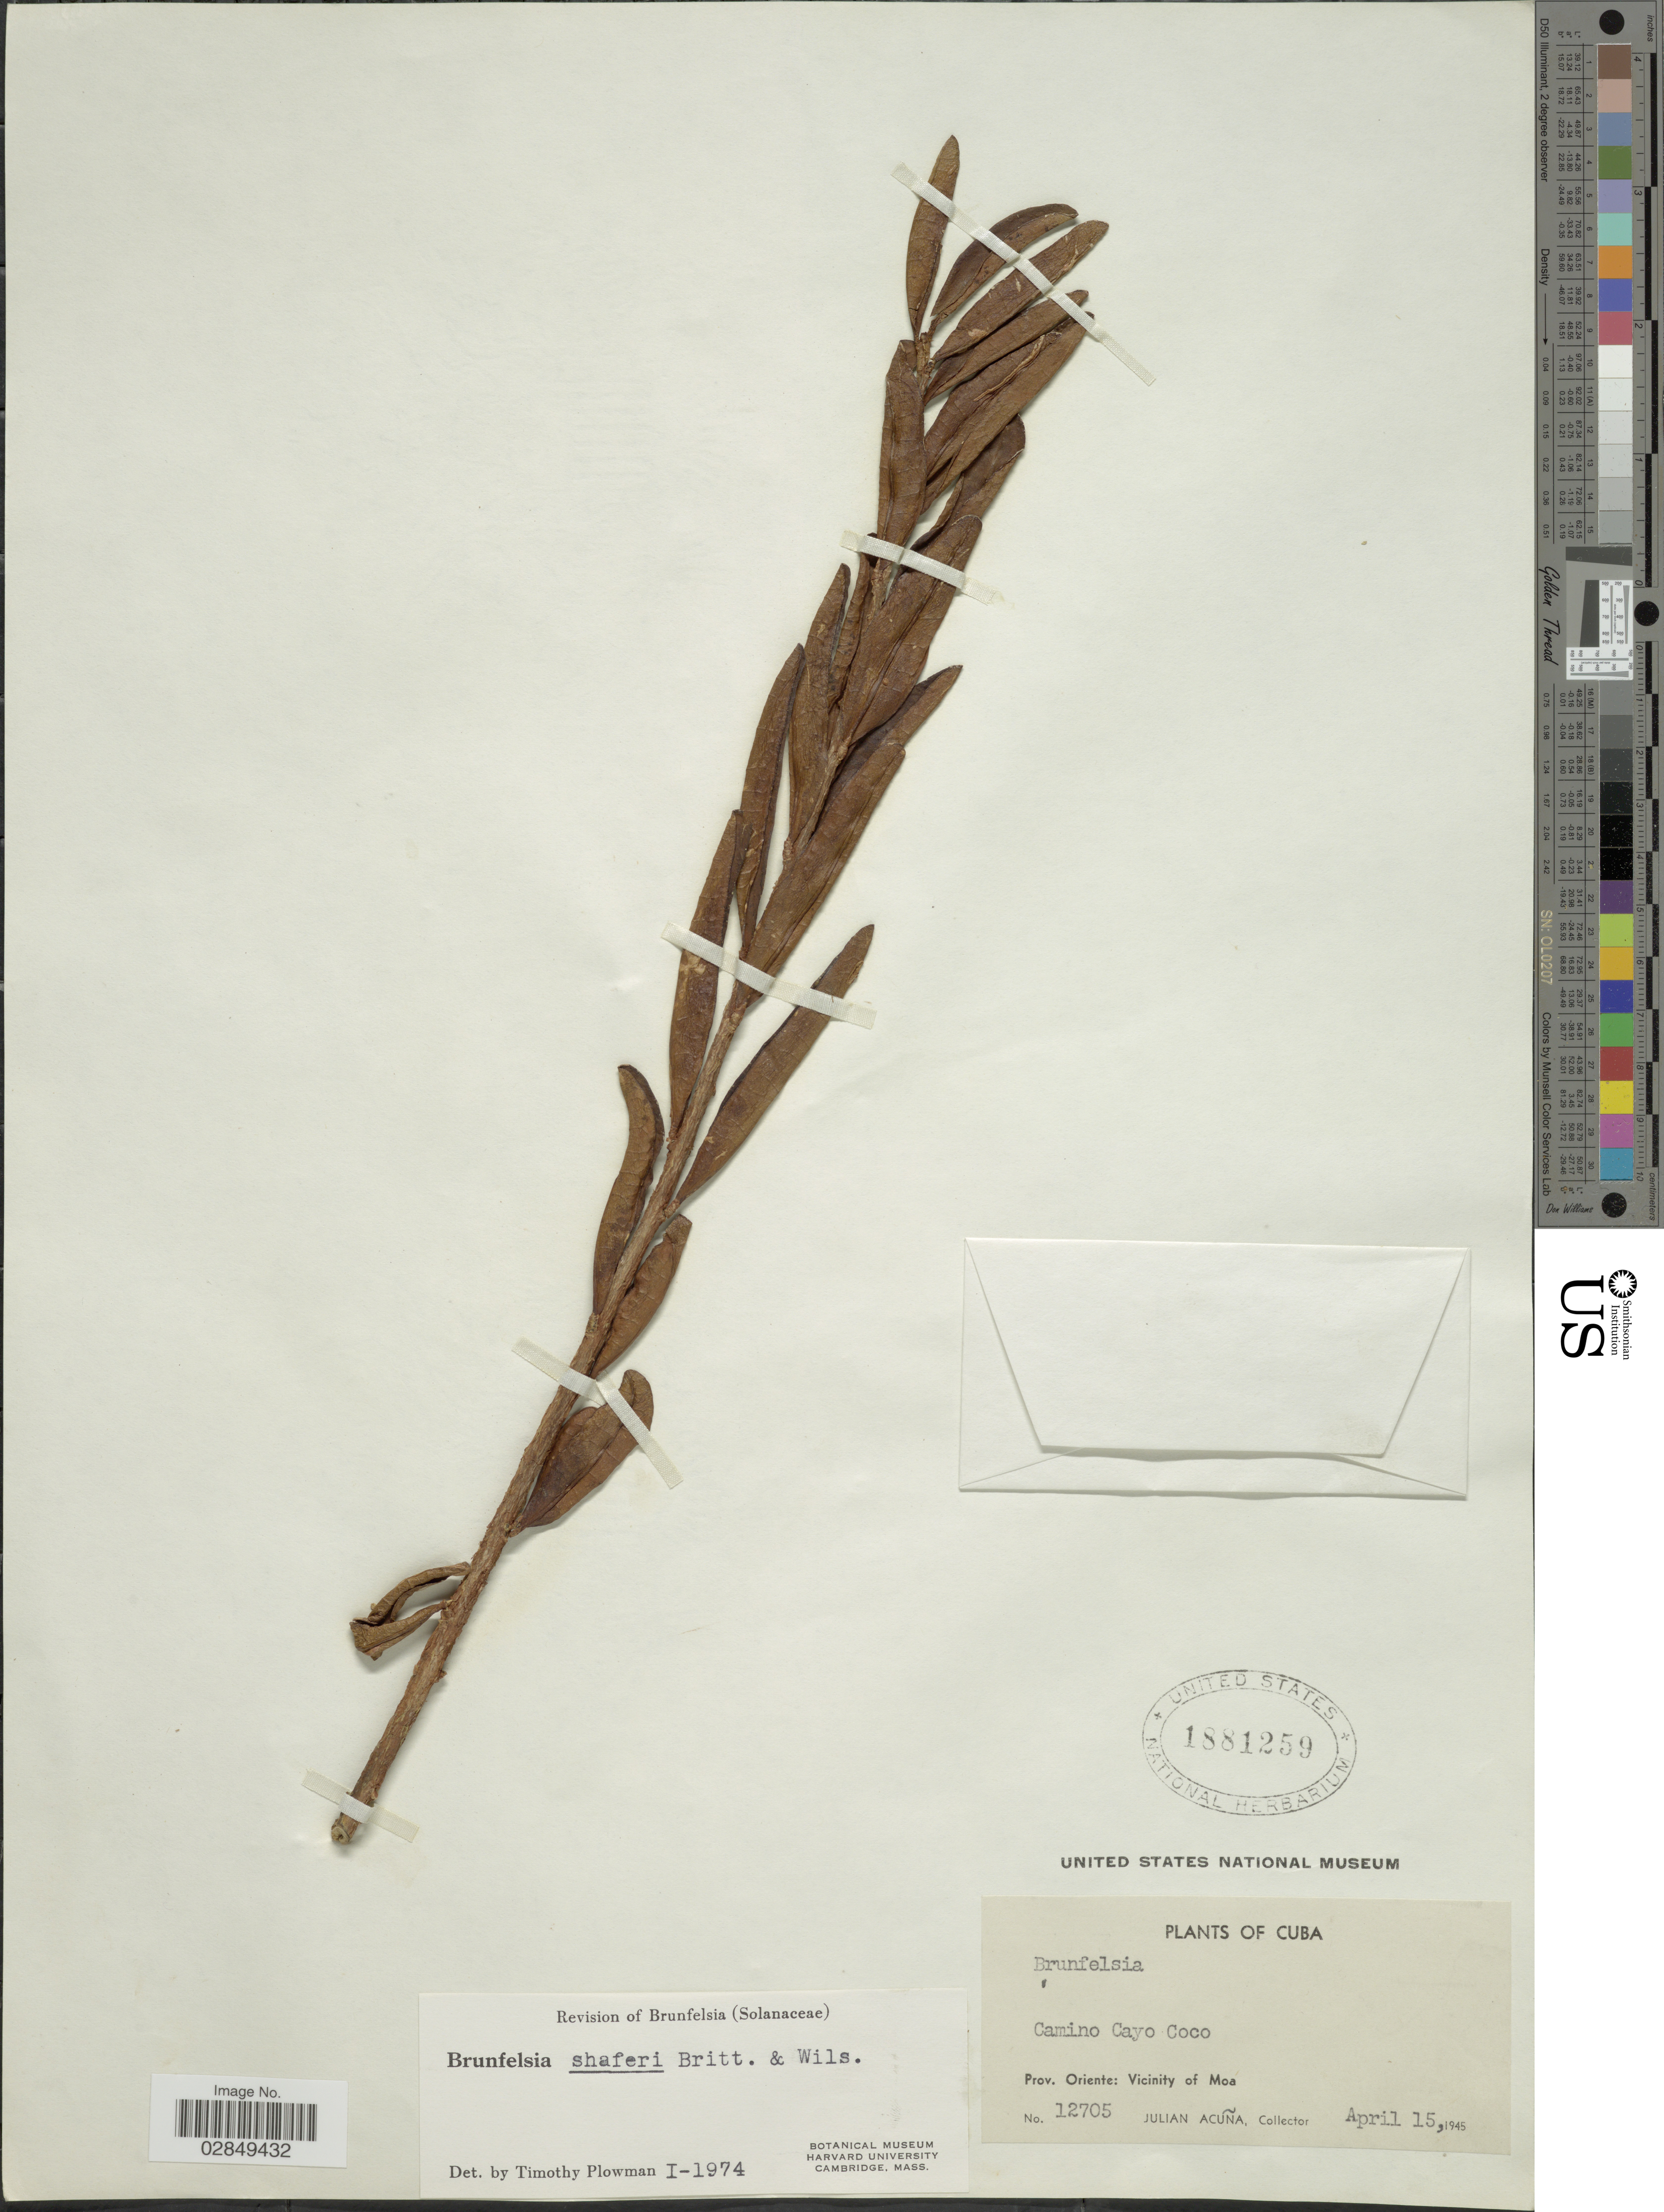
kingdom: Plantae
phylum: Tracheophyta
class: Magnoliopsida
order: Solanales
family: Solanaceae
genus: Brunfelsia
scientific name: Brunfelsia shaferi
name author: Britton & P. Wilson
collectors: J. B. Acuña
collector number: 12705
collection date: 1945-04-15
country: Cuba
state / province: Oriente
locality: Camino Cayo Coco. Vicinity of Moa.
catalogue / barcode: US 1881259